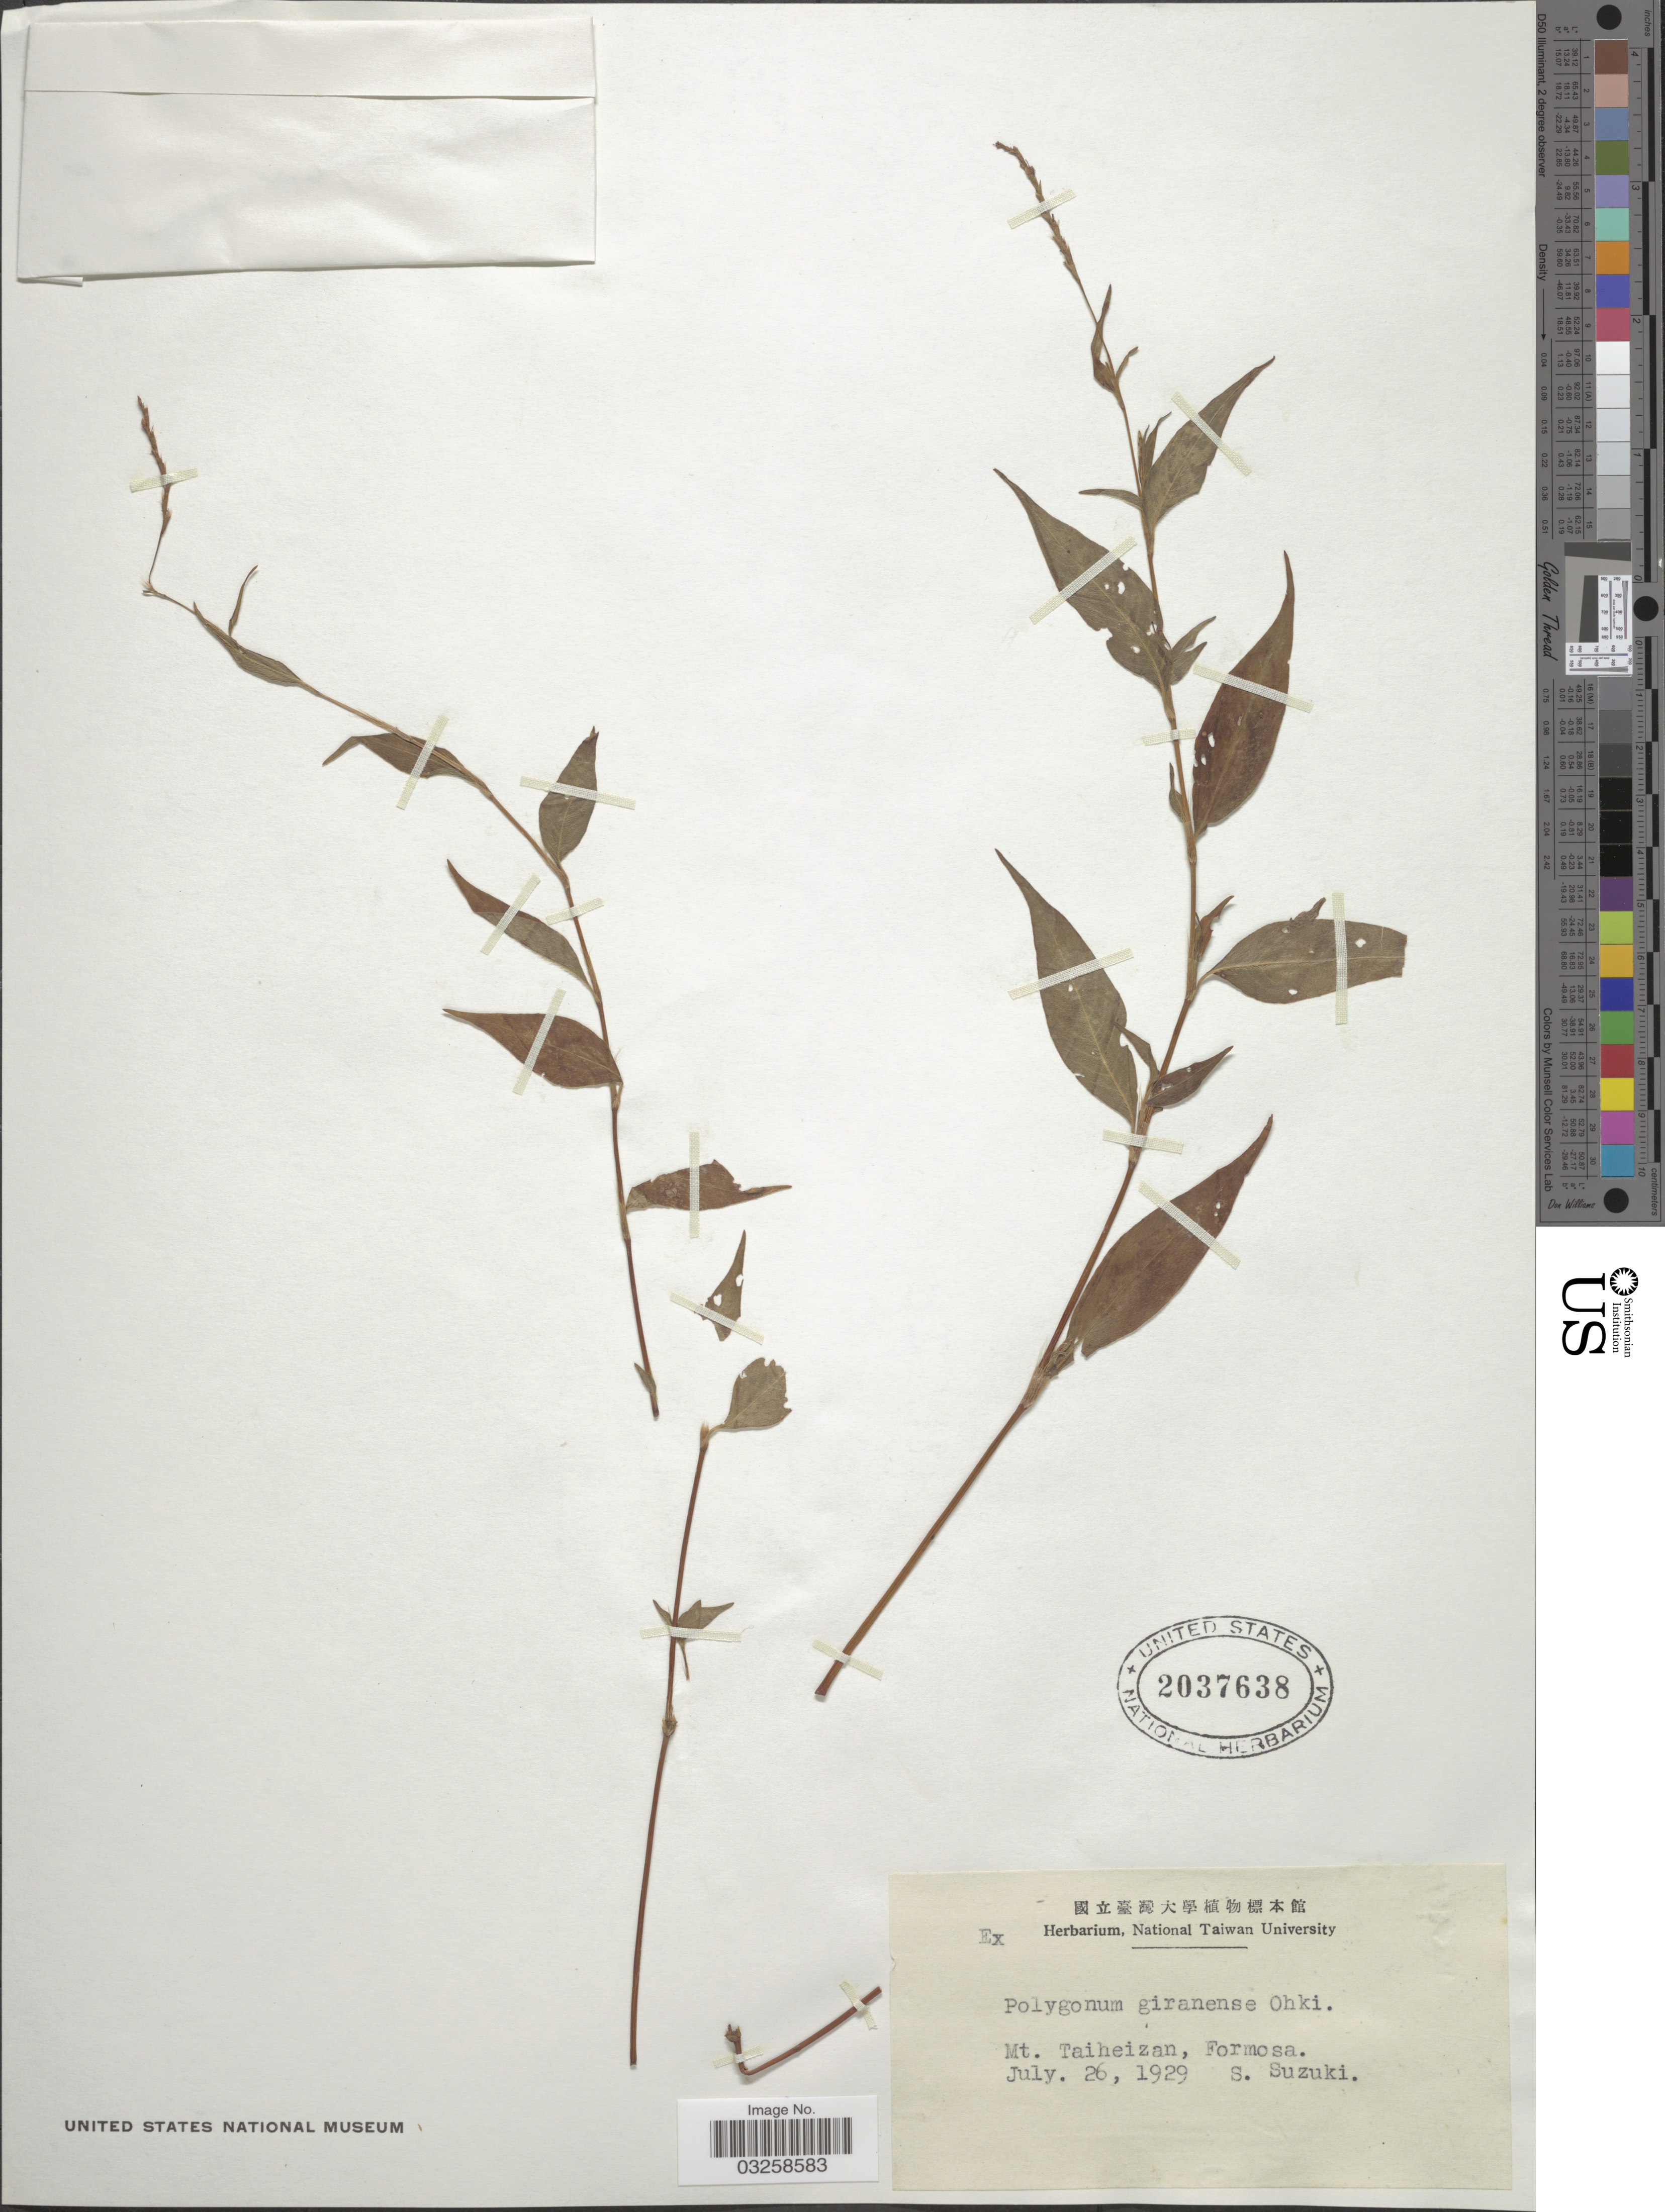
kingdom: Plantae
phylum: Tracheophyta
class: Magnoliopsida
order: Caryophyllales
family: Polygonaceae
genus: Polygonum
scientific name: Polygonum giranense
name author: Ohki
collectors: S. Suzuki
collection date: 1929-07-26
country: Taiwan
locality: Mt. Taiheizan, Formosa.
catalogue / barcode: US 2037638